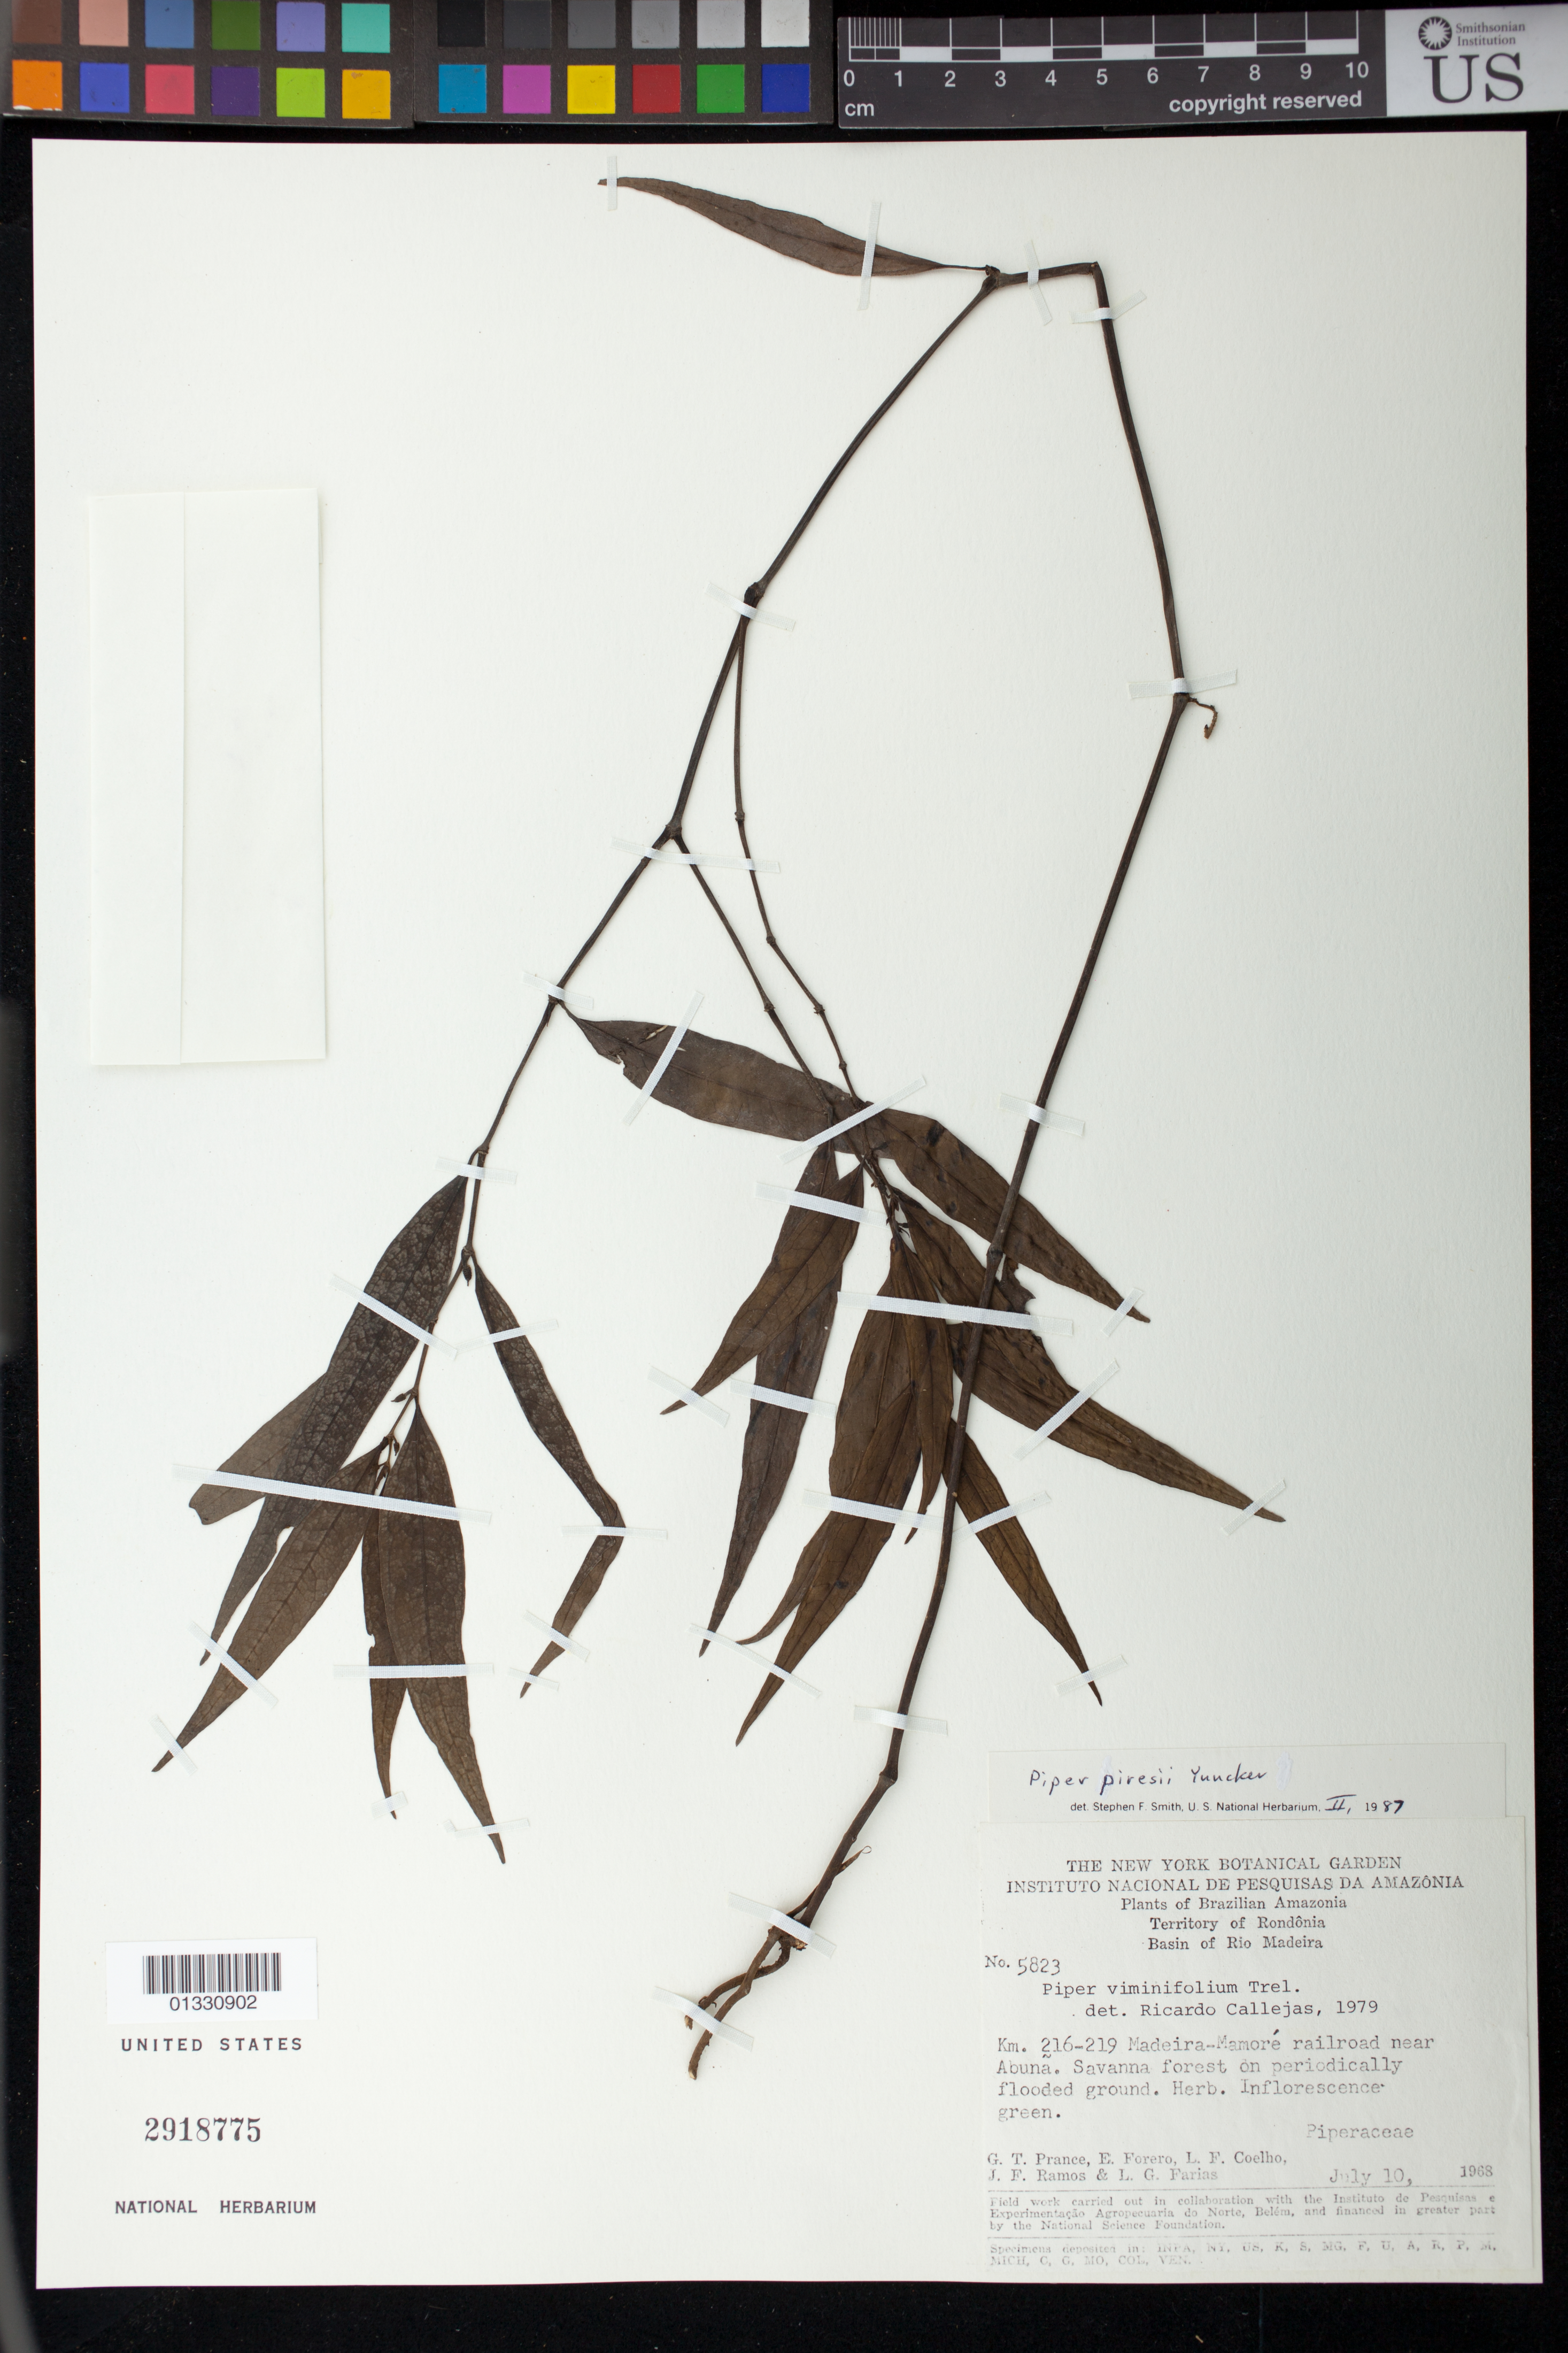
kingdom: Plantae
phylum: Tracheophyta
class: Magnoliopsida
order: Piperales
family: Piperaceae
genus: Piper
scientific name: Piper piresii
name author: Yunck.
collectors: G. T. Prance, E. Forero, L. F. Coelho, J. F. Ramos & L. G. Farias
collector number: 5823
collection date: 1968-07-10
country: Brazil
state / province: Rondônia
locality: km 216-219 Madeira-Mamoré railroad near Abunã.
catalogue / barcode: US 2918775